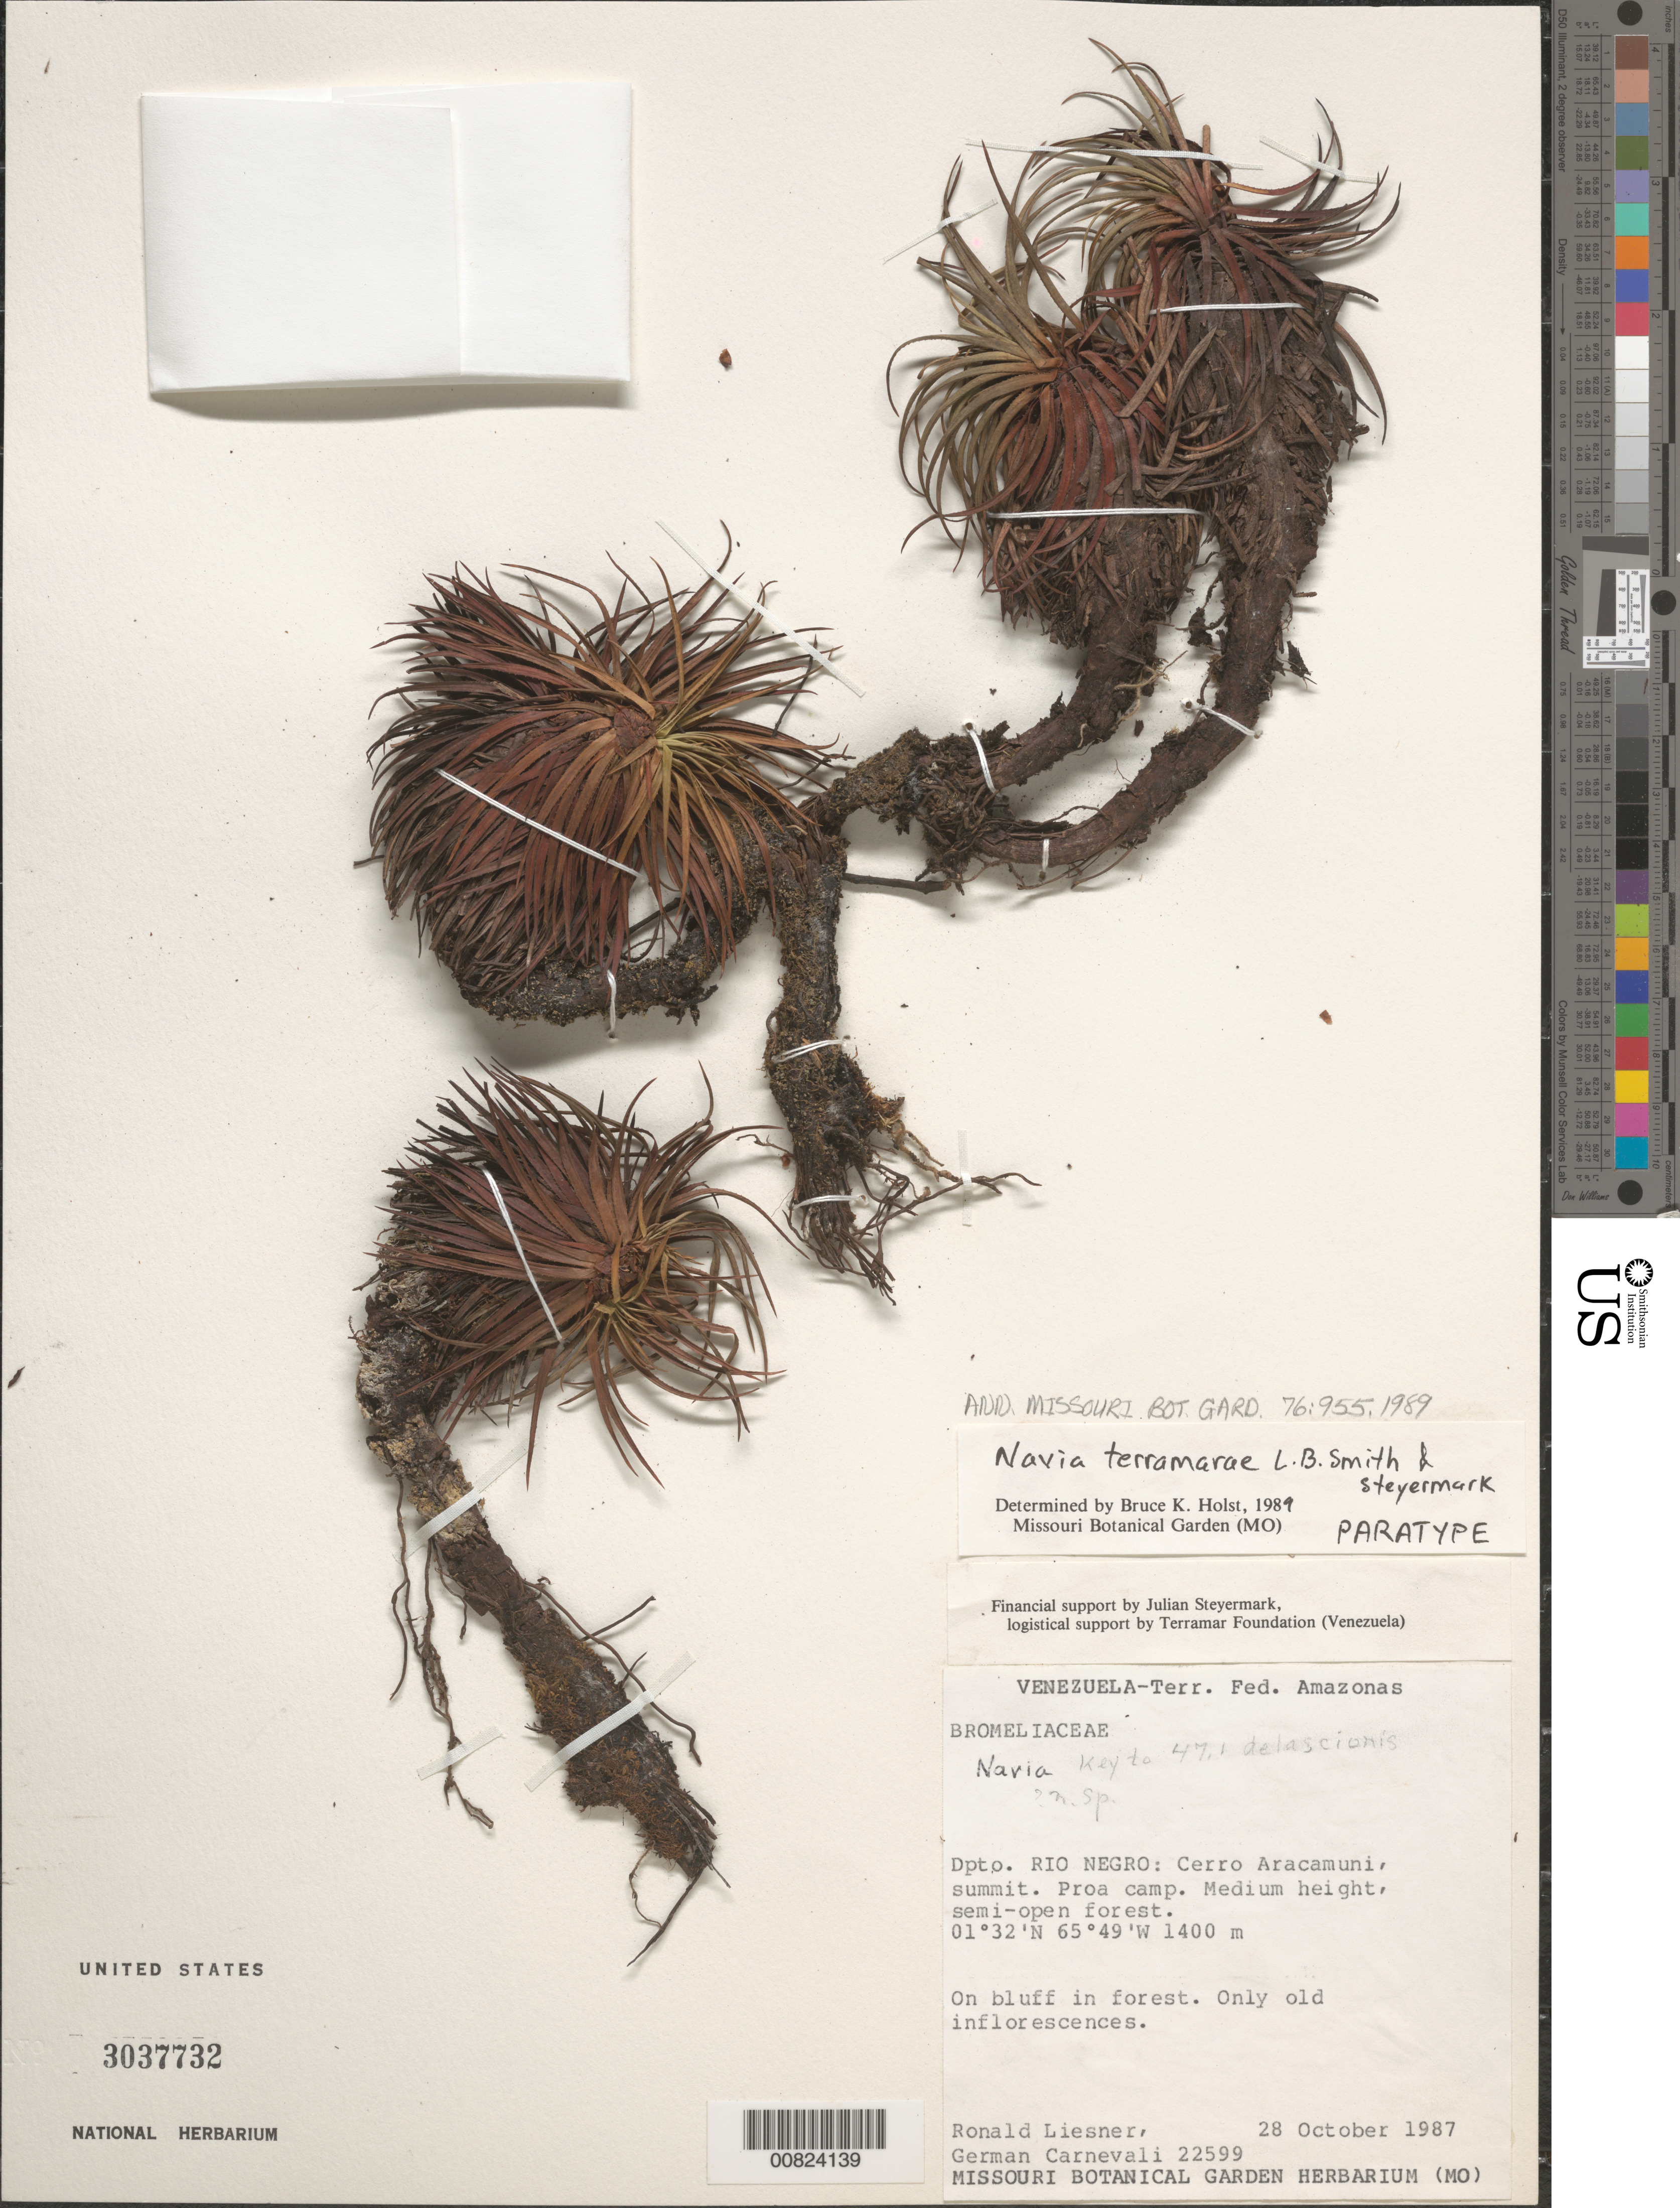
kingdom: Plantae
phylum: Tracheophyta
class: Liliopsida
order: Poales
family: Bromeliaceae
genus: Navia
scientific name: Navia terramarae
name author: L.B. Sm. & Steyerm.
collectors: R. L. Liesner & G. Carnevali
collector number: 22599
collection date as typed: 28-Oct-87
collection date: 1987-10-28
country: Venezuela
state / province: Amazonas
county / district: Río Negro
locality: Cerro Aracamuni, summit; Proa camp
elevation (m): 1400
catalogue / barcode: US 3037732